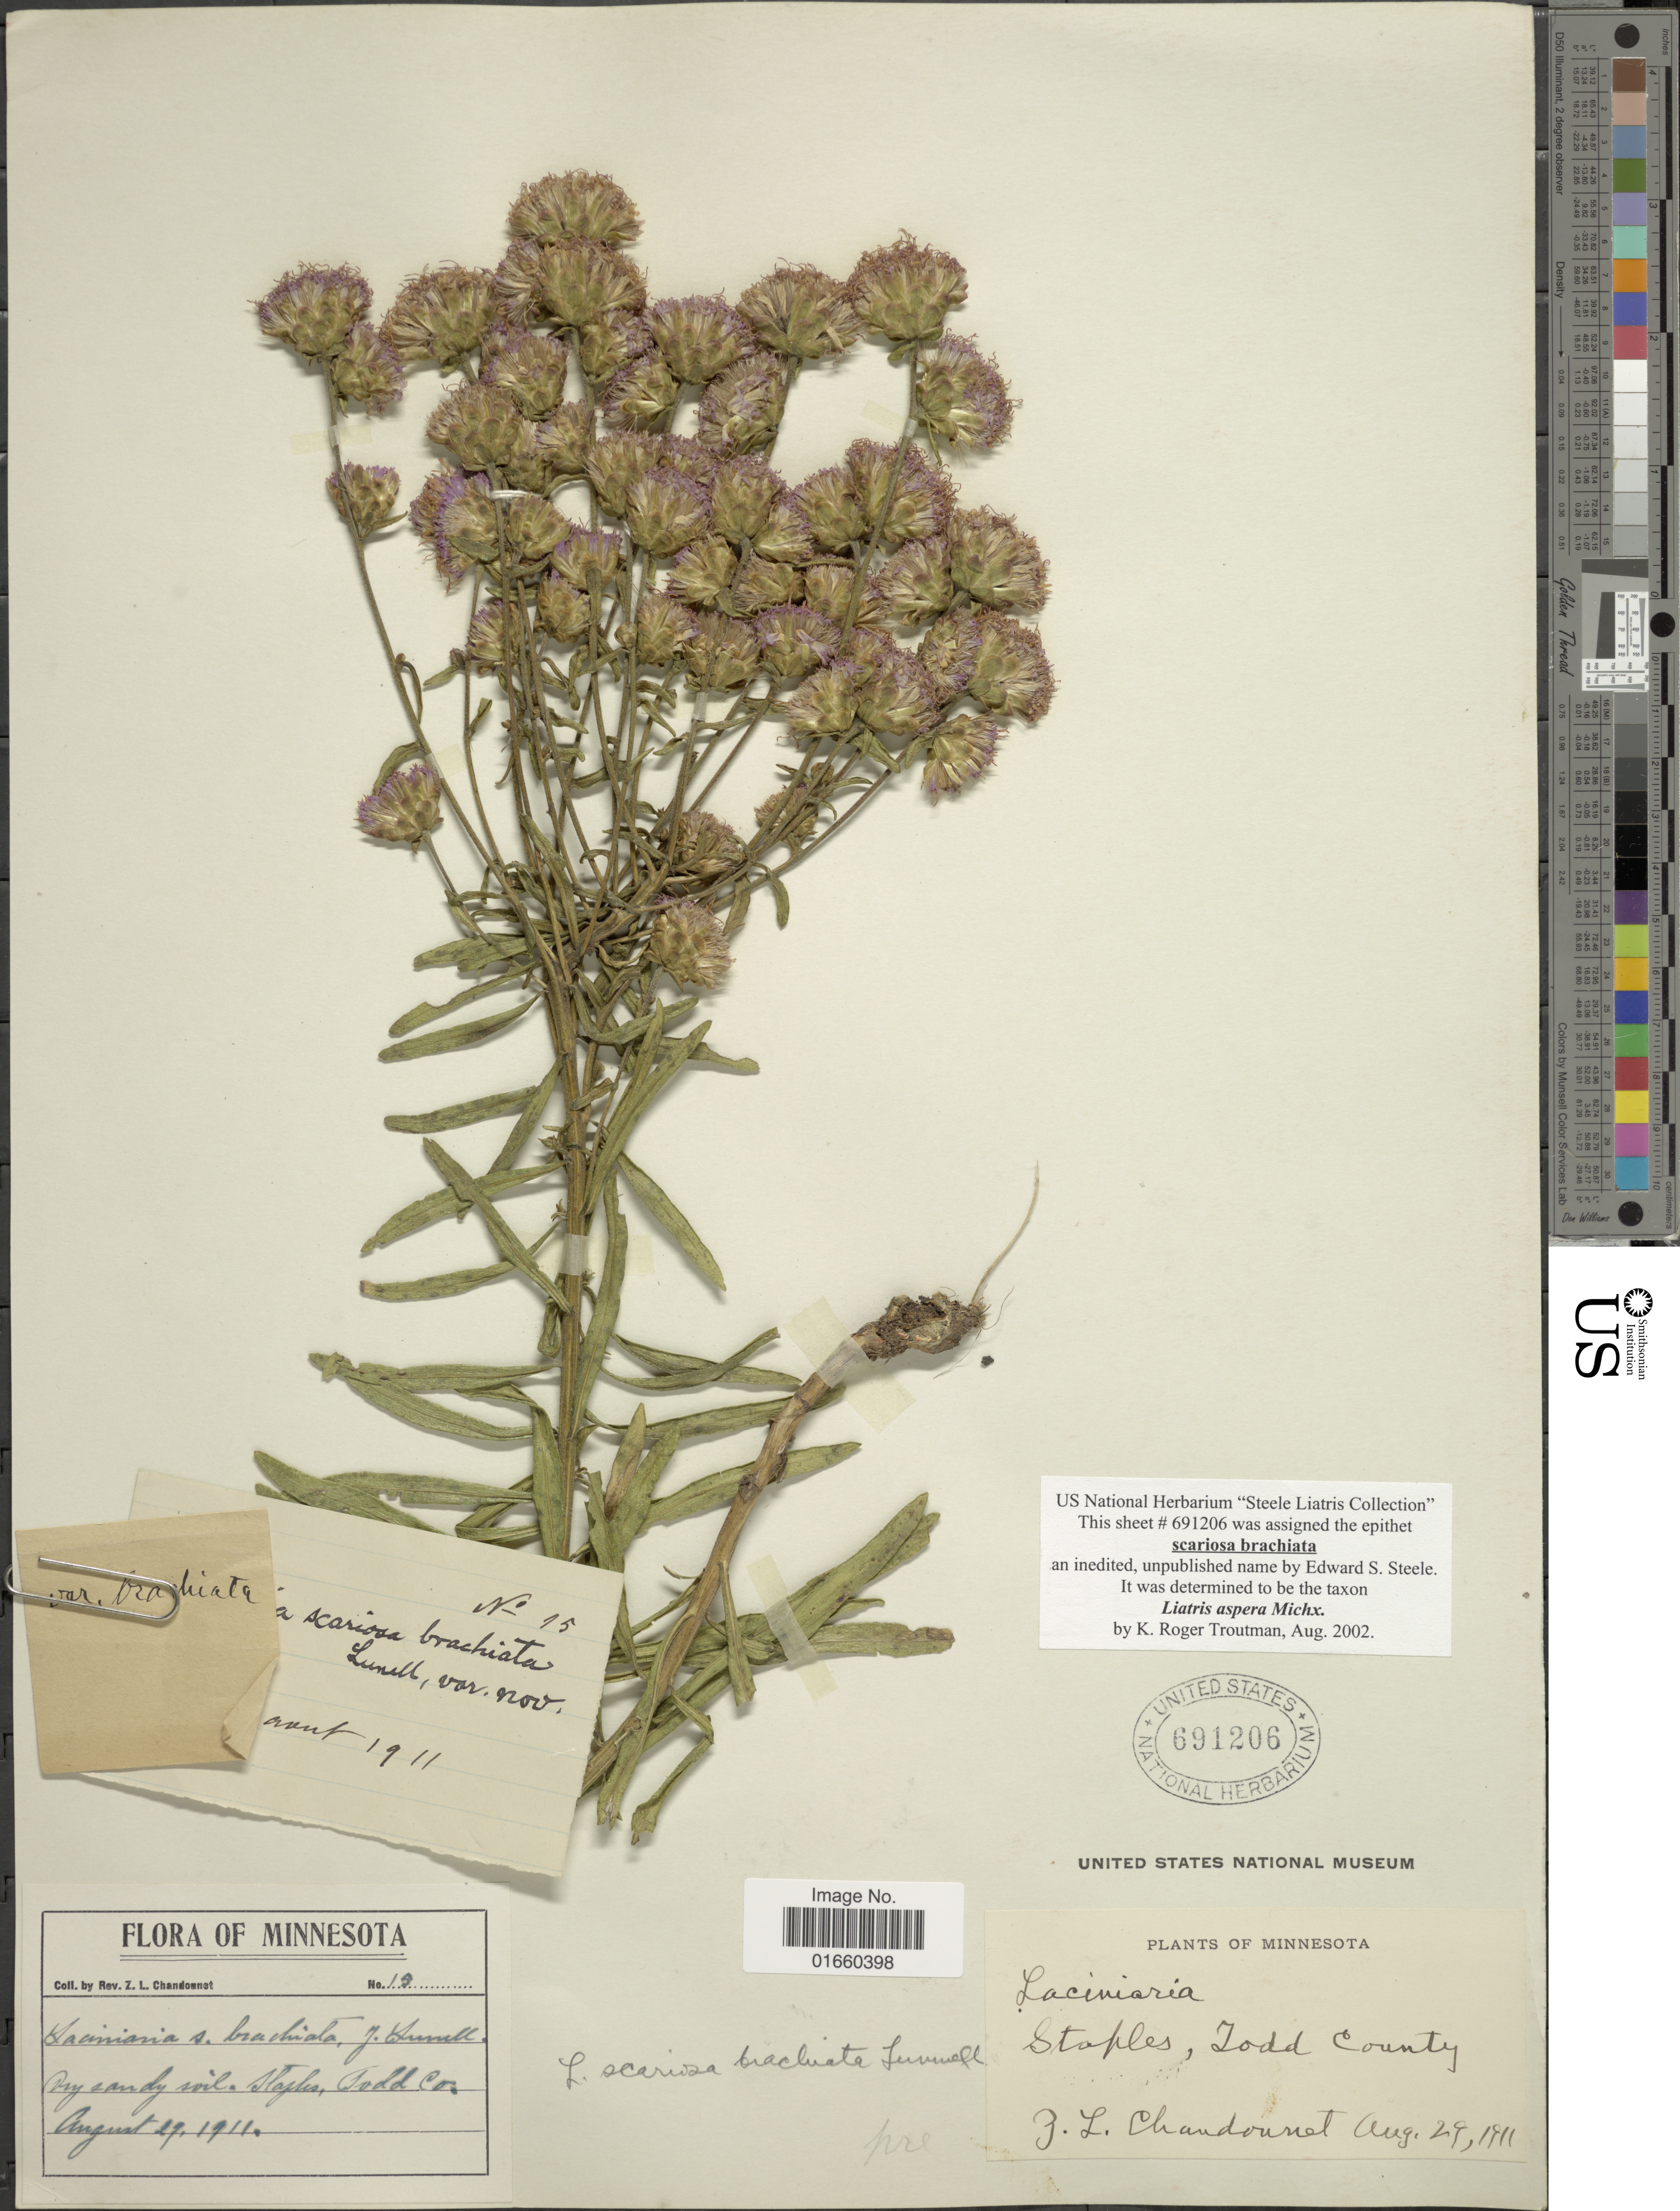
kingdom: Plantae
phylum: Tracheophyta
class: Magnoliopsida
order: Asterales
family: Asteraceae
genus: Liatris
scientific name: Liatris aspera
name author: Michx.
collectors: Z. Chandonnet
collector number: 10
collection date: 1911-08-29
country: United States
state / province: Minnesota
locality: Staples, Todd County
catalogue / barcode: US 691206